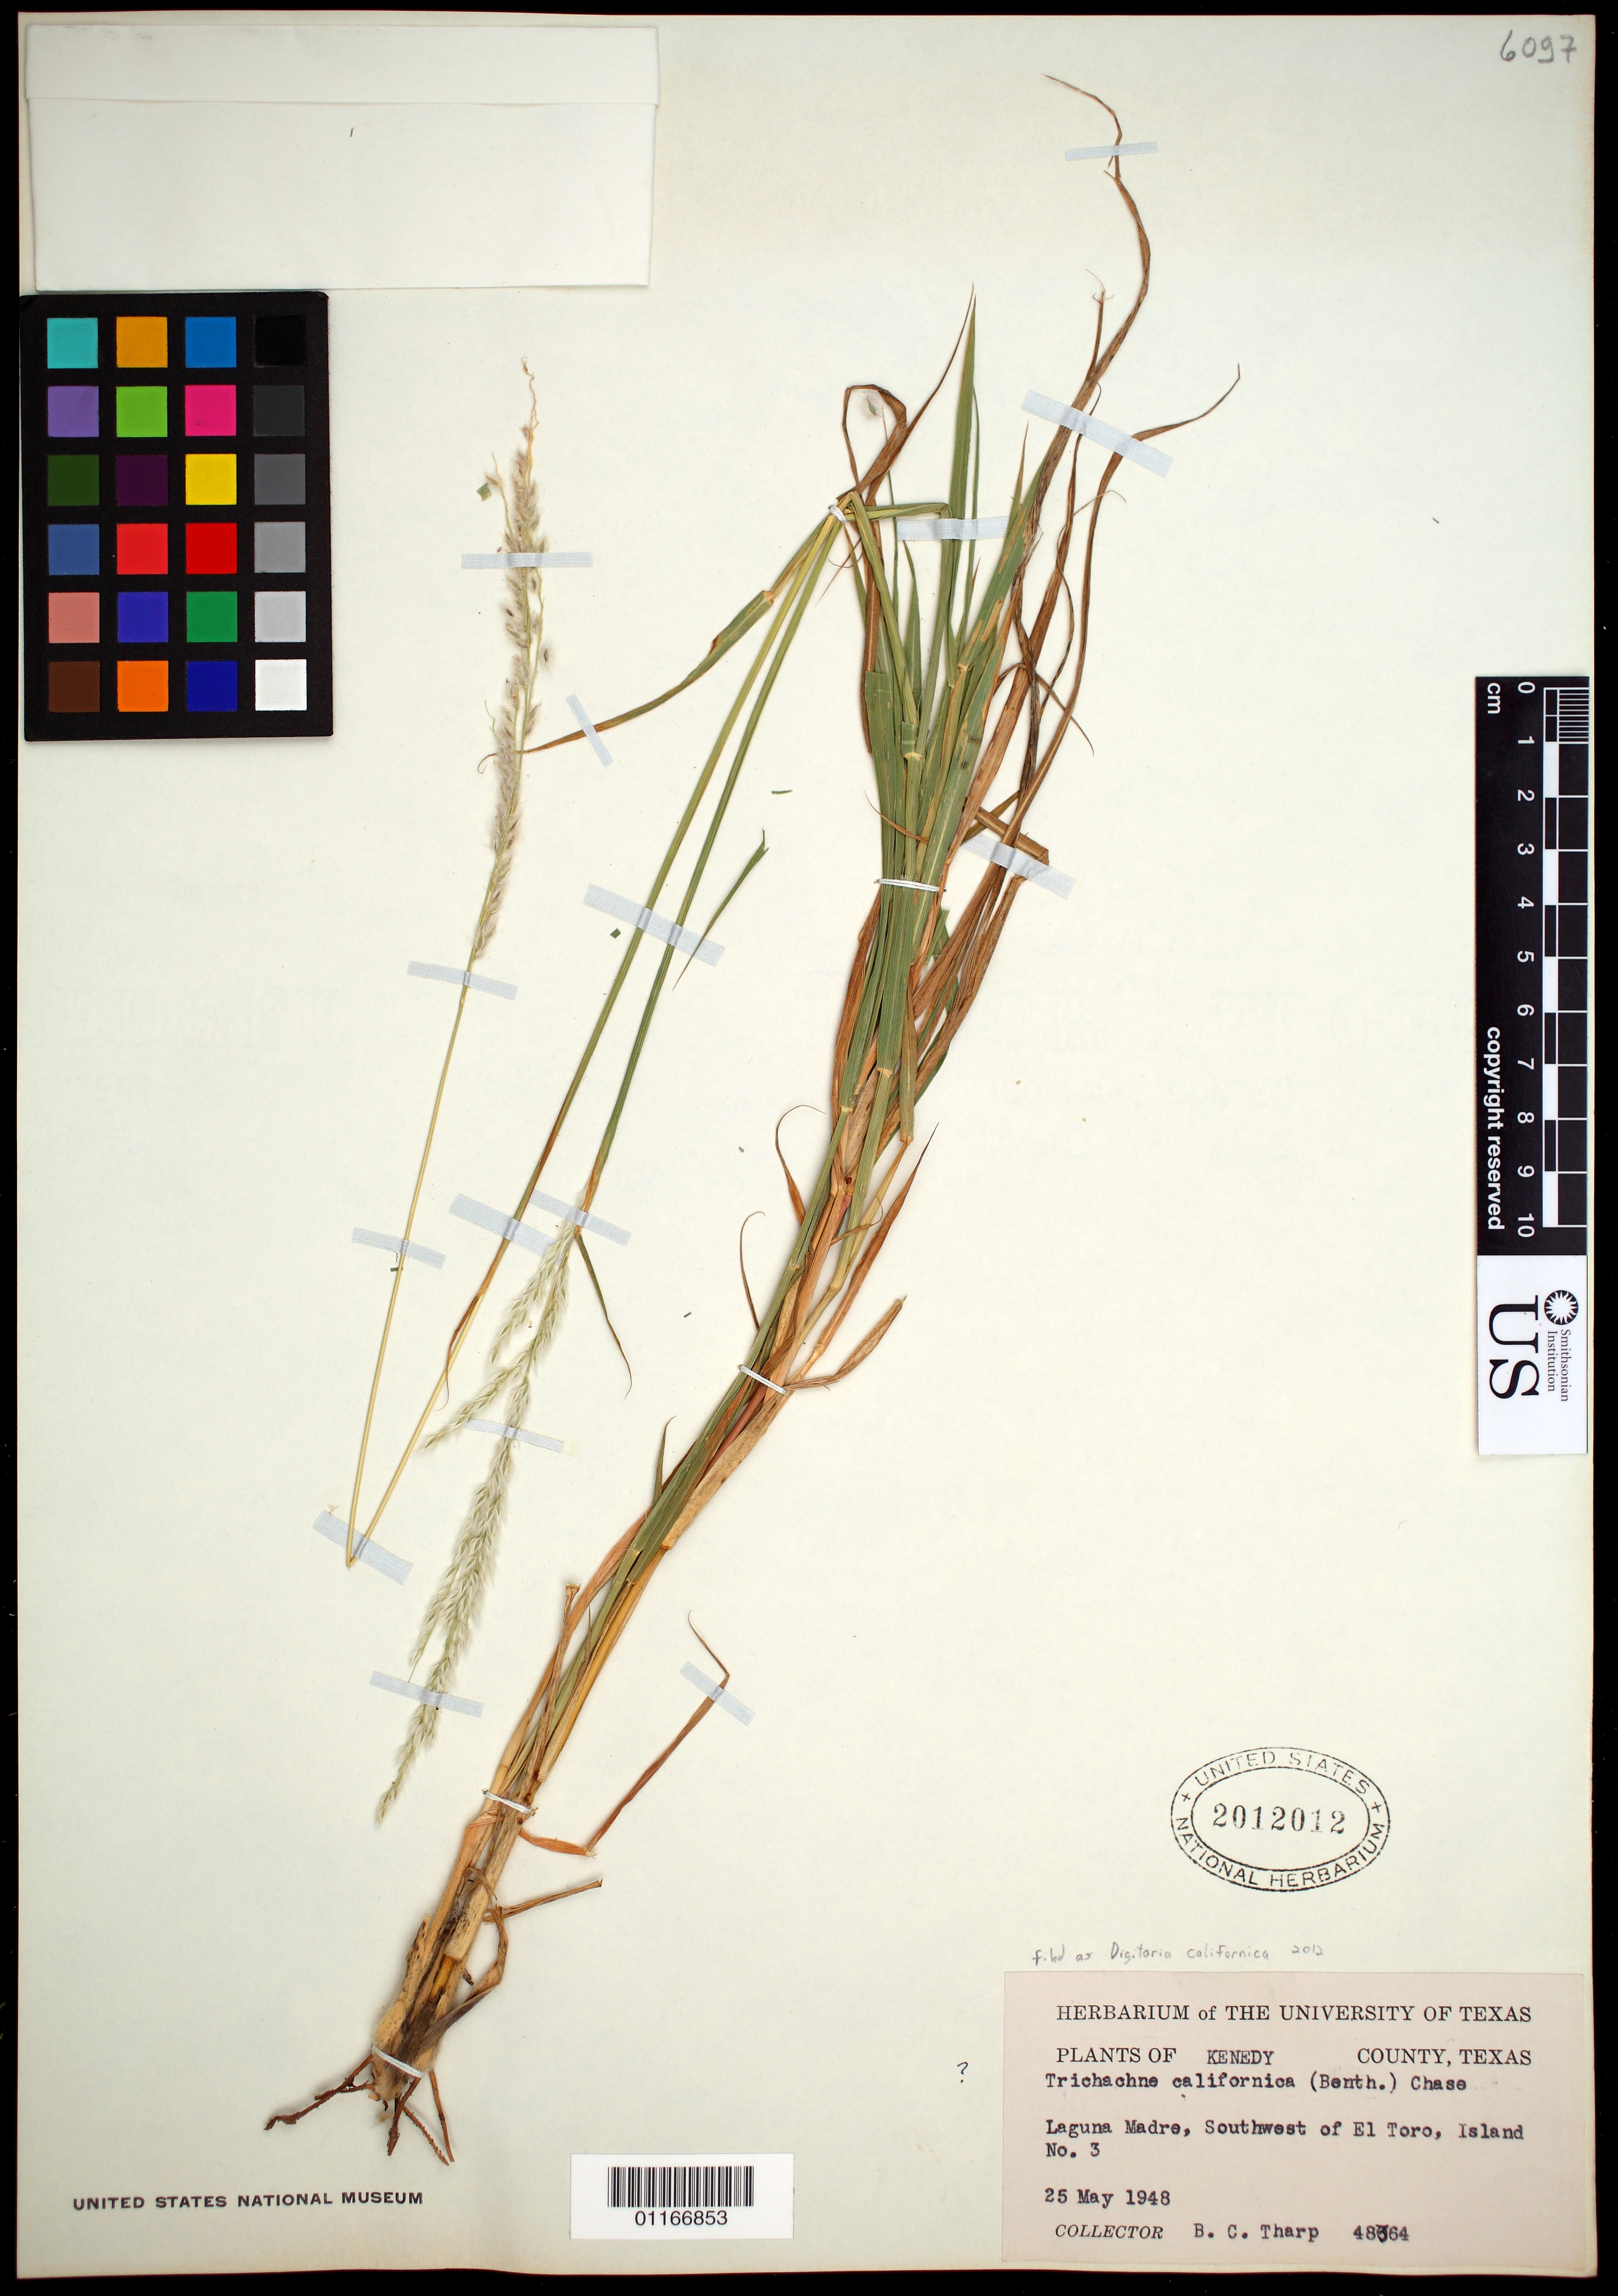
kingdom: Plantae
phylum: Tracheophyta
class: Liliopsida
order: Poales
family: Poaceae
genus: Digitaria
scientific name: Digitaria californica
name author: (Benth.) Henr.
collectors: B. C. Tharp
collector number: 48364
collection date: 1948-05-25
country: United States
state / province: Texas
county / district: Kenedy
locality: Laguna Madre, Southwest of El Toro, Island No. 3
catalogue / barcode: US 2012012